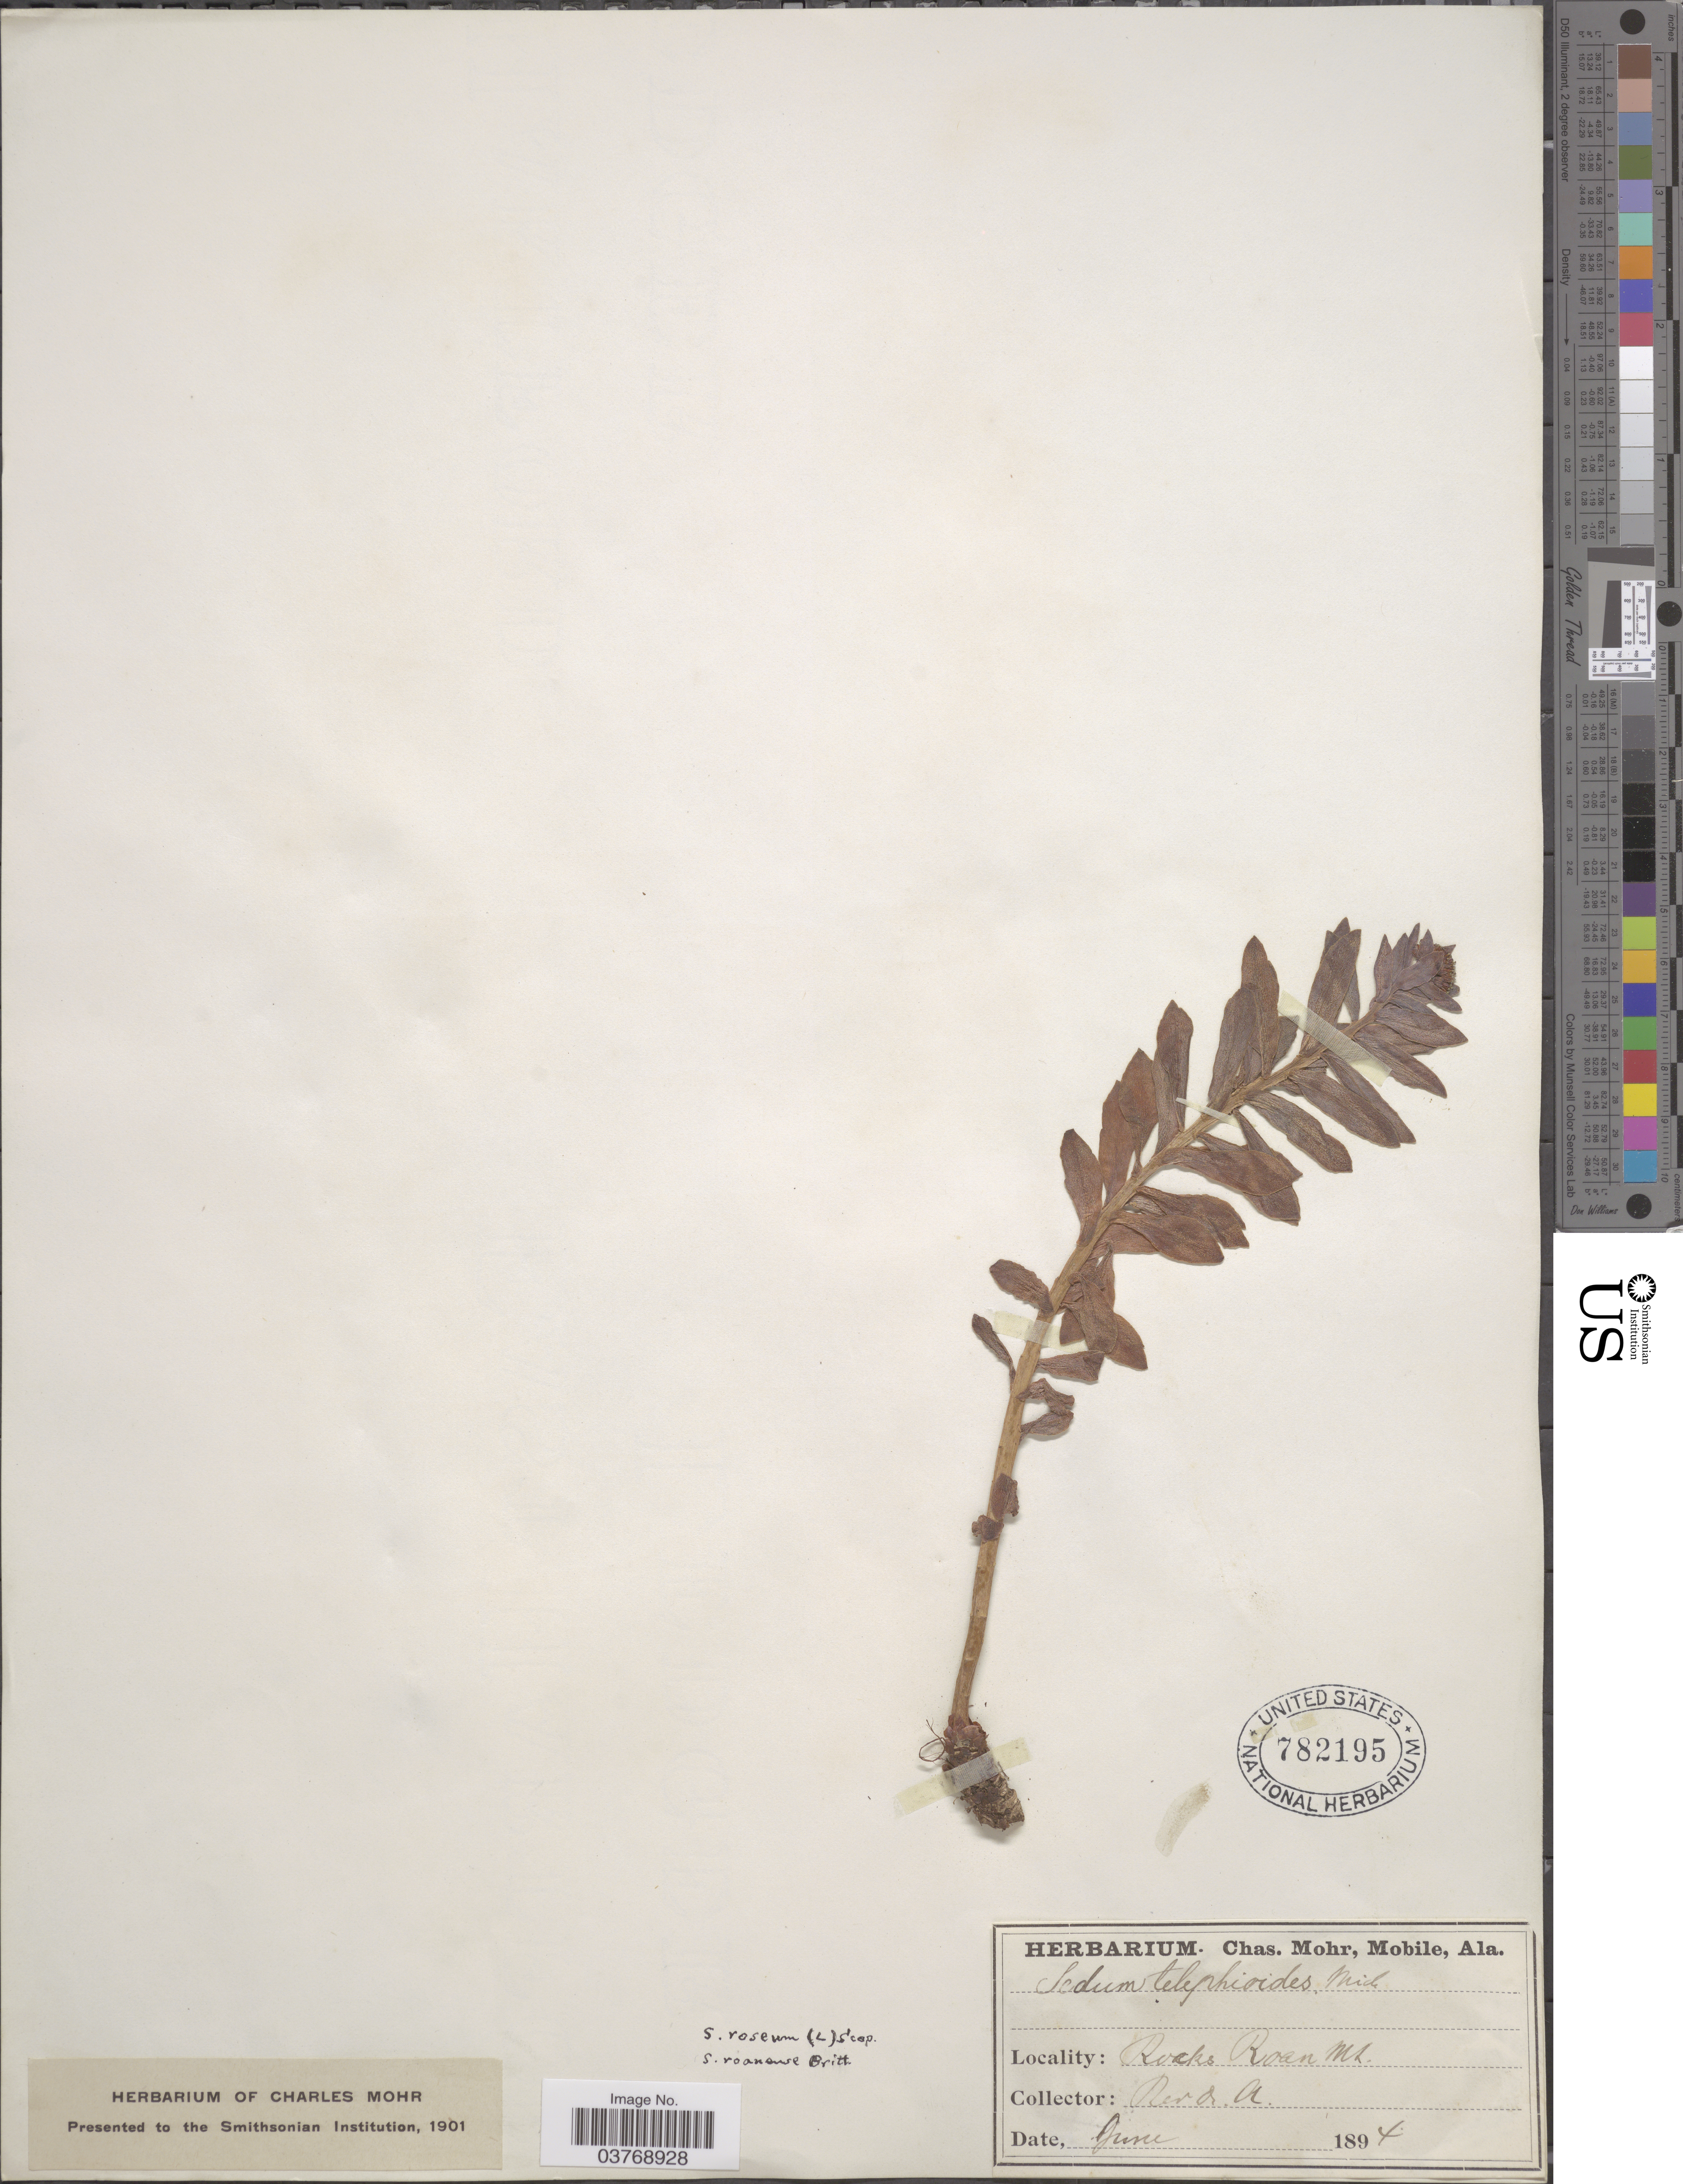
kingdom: Plantae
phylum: Tracheophyta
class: Magnoliopsida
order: Saxifragales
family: Crassulaceae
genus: Rhodiola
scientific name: Rhodiola rosea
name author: L.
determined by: Strong, Mark T., (BOT), Smithsonian Institution - National Museum of Natural History (UNITED STATES)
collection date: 1894-06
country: United States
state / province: Alabama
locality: Rocks Roan Mt.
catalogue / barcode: US 782195